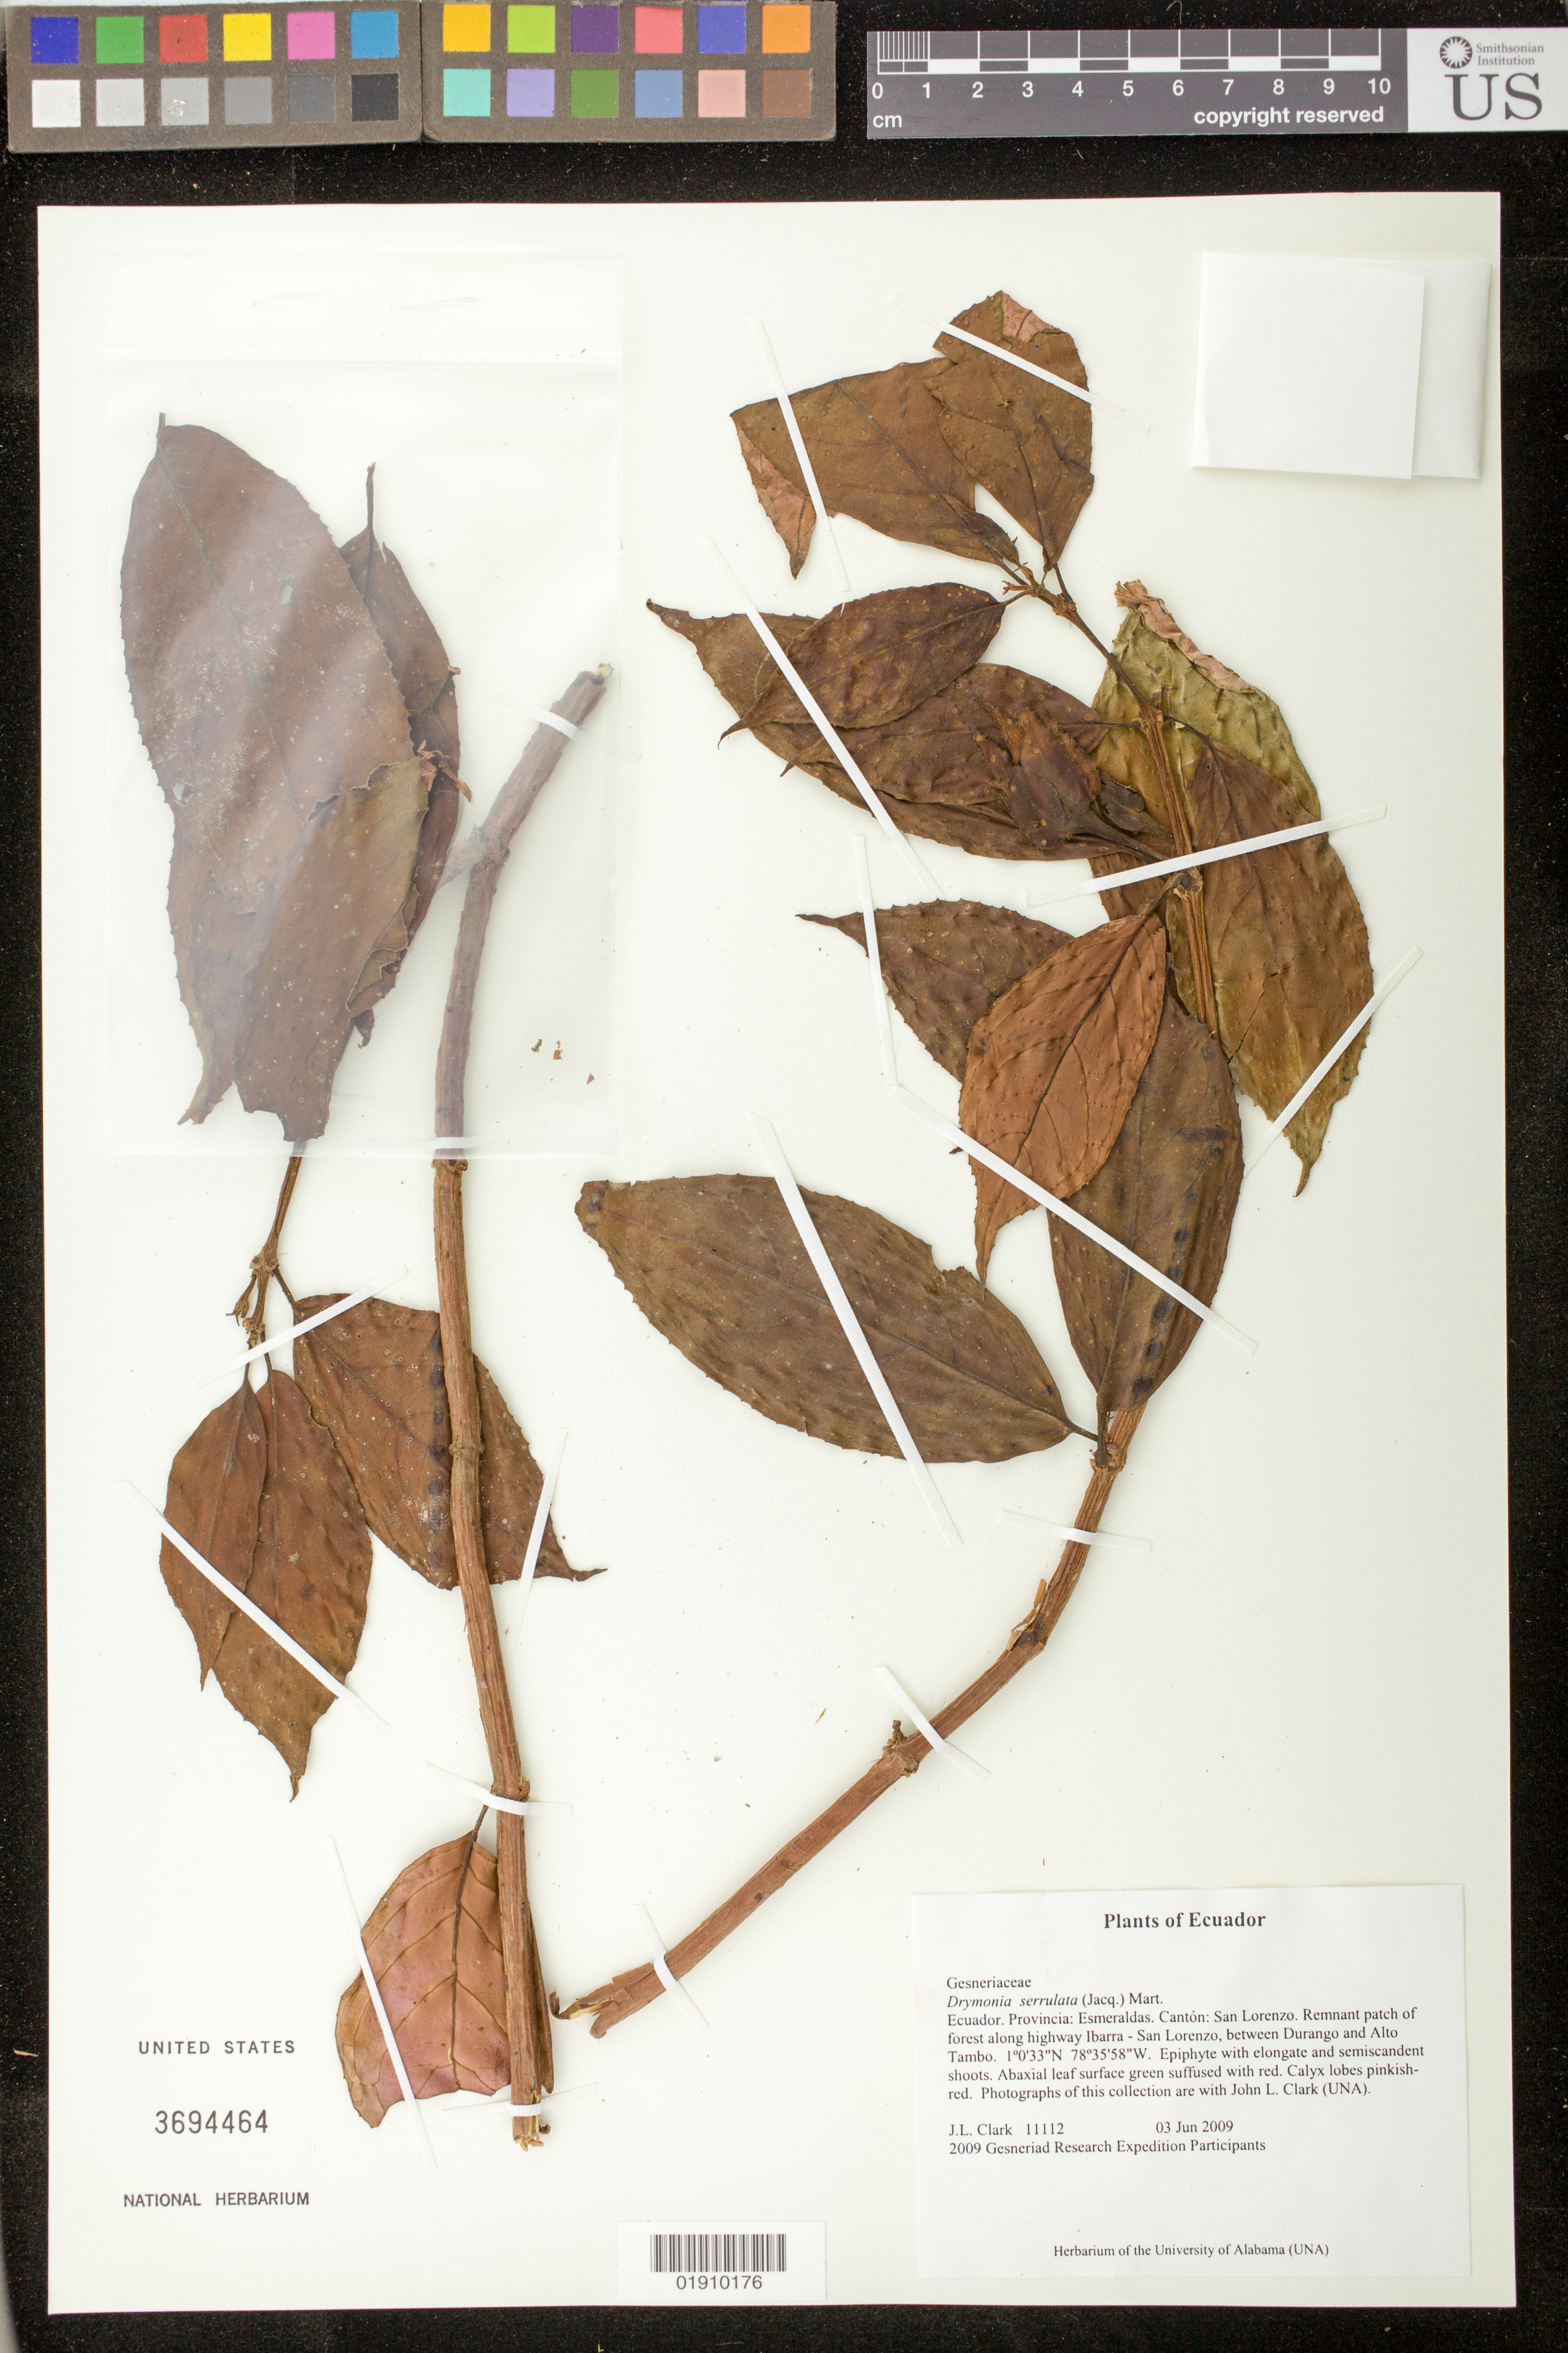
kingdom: Plantae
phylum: Tracheophyta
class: Magnoliopsida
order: Lamiales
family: Gesneriaceae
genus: Drymonia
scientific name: Drymonia serrulata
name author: (Jacq.) Mart.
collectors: J. L. Clark & 2009 Gesneriad Research Expedition Participants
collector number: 11112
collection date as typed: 03 Jun 2009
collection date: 2009-06-03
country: Ecuador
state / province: Esmeraldas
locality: Ecuador. Provincia: Esmeraldas. Canton: San Lorenzo. Remnant patch of forest along highway Ibarra-San Lorenzo, between Durango and Alto Tambo.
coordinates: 1 0 33 N, 78 35 58 W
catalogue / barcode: US 3694464